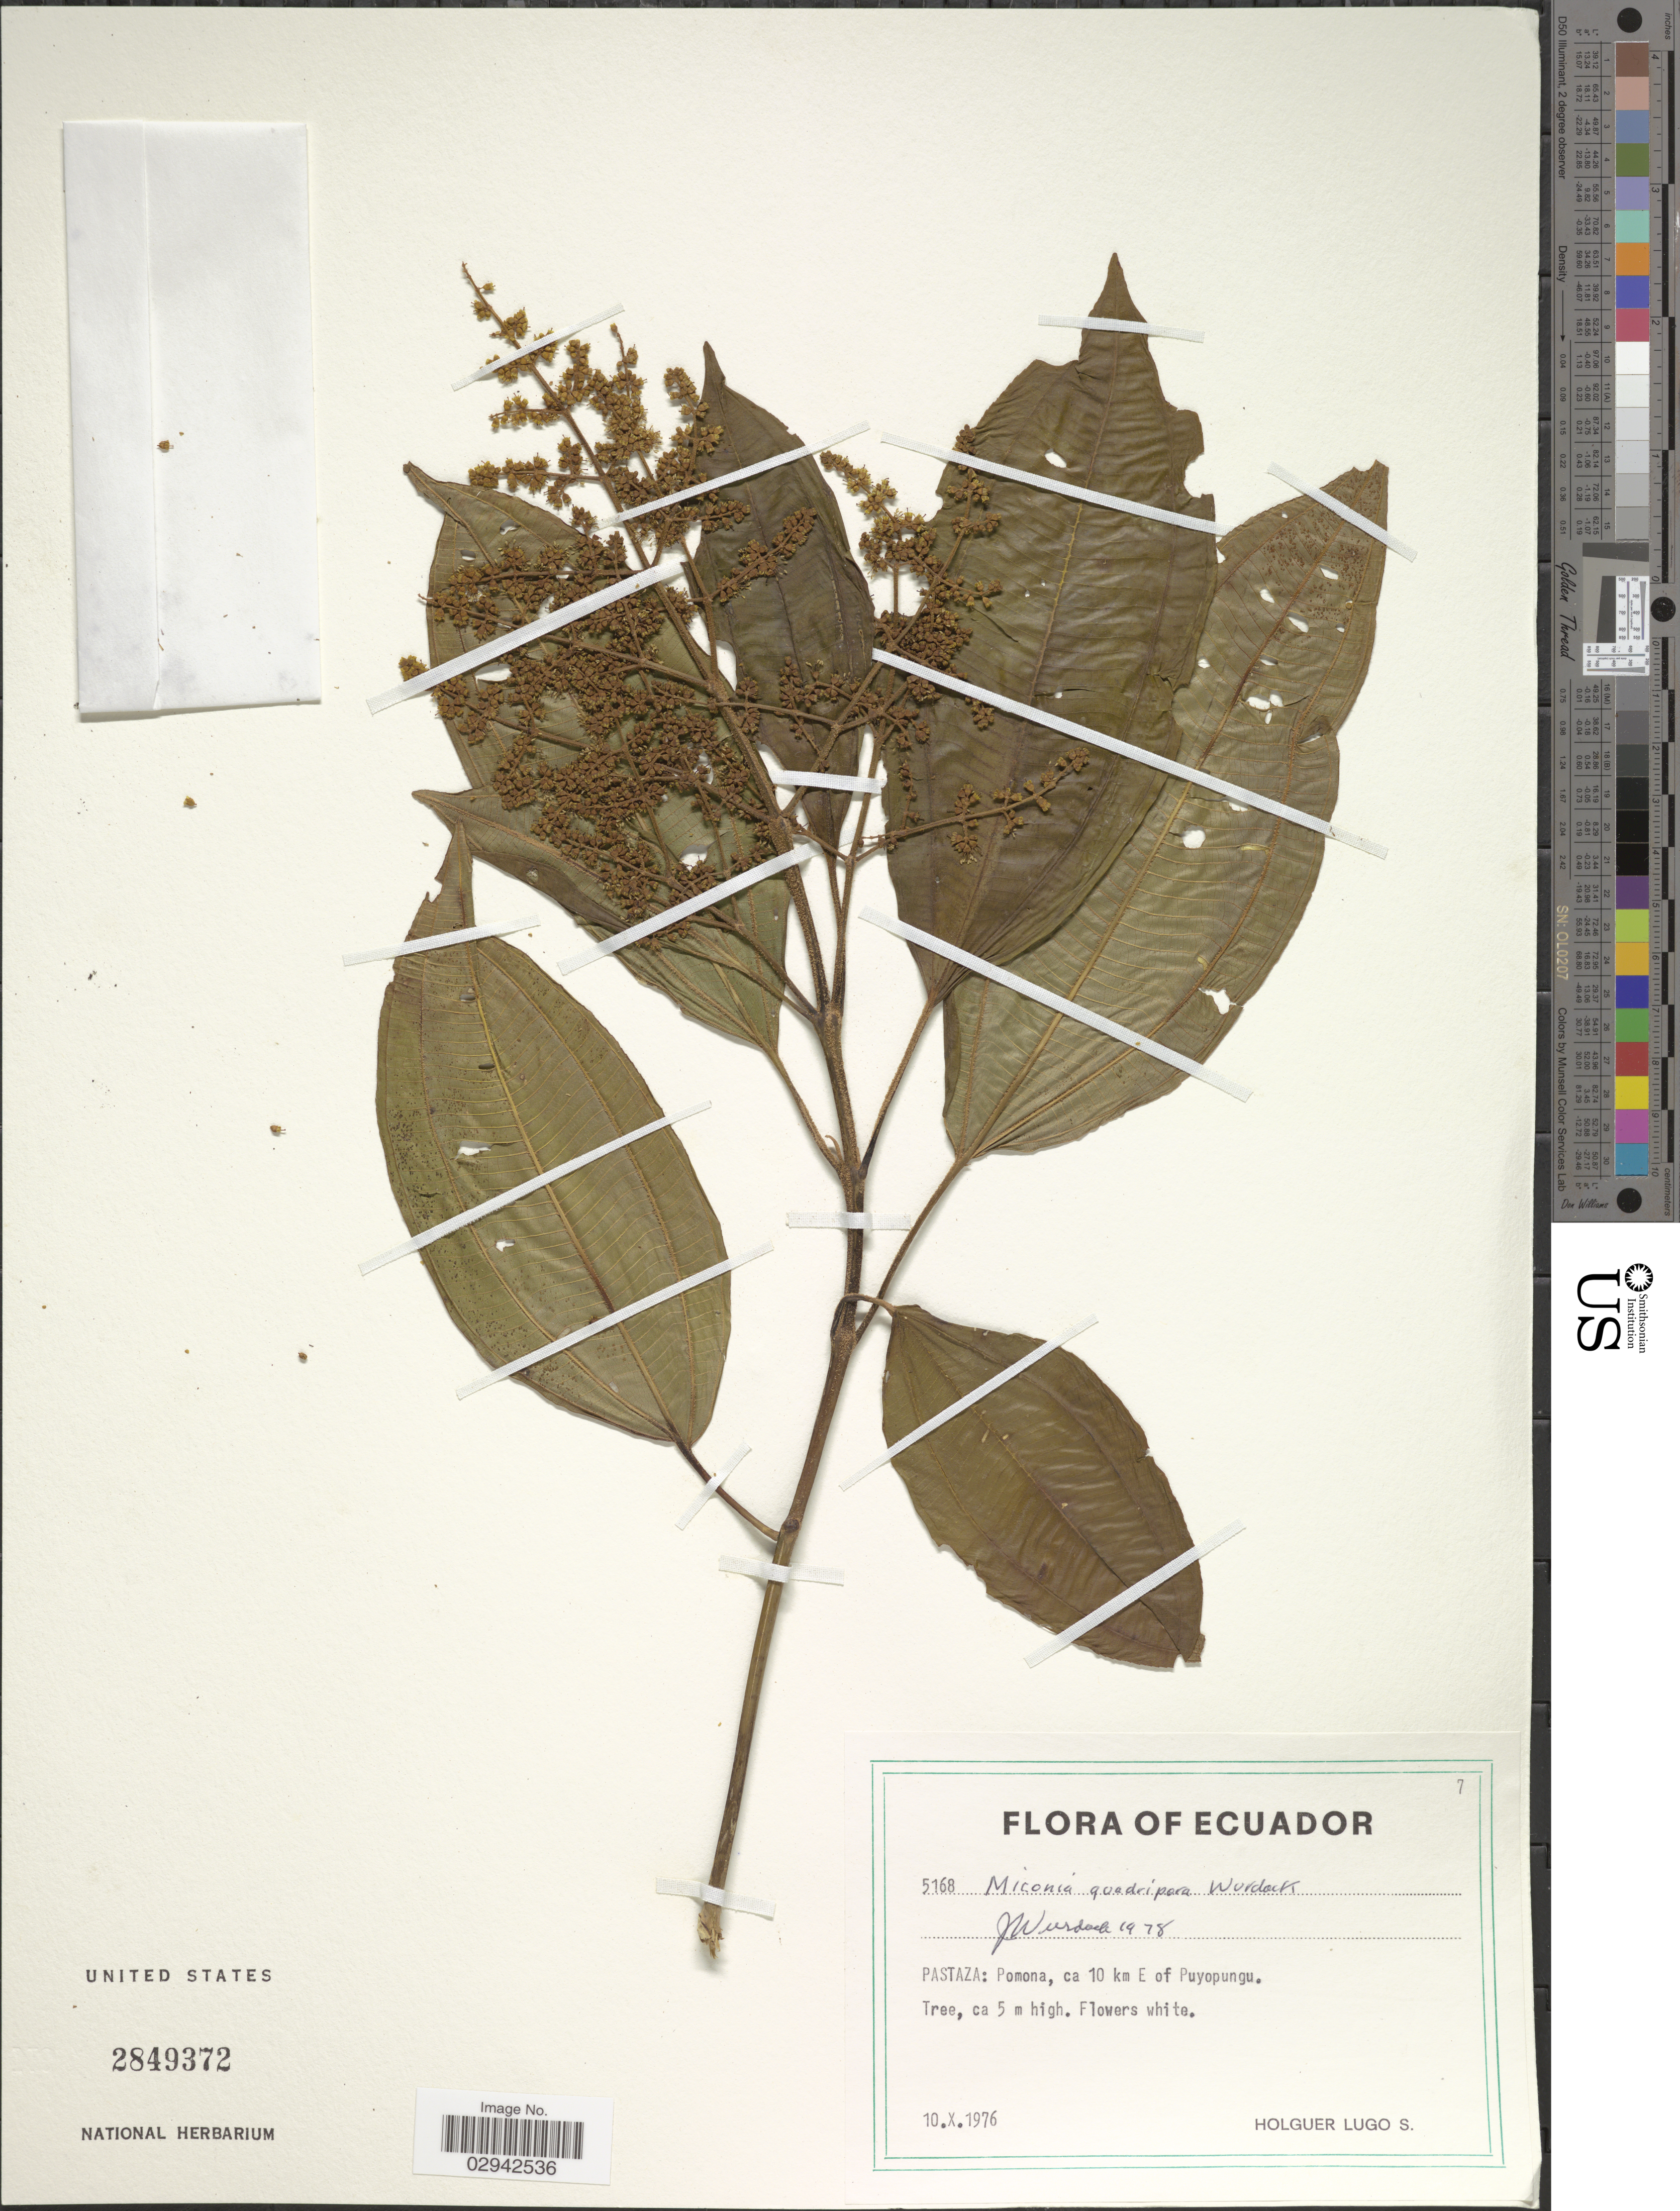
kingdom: Plantae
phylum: Tracheophyta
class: Magnoliopsida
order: Myrtales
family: Melastomataceae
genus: Miconia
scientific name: Miconia quadripora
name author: Wurdack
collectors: H. Lugo S.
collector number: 5168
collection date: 1976-10-10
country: Ecuador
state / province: Pastaza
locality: Pomona, ca 10 km E of Puyopungu.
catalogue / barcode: US 2849372